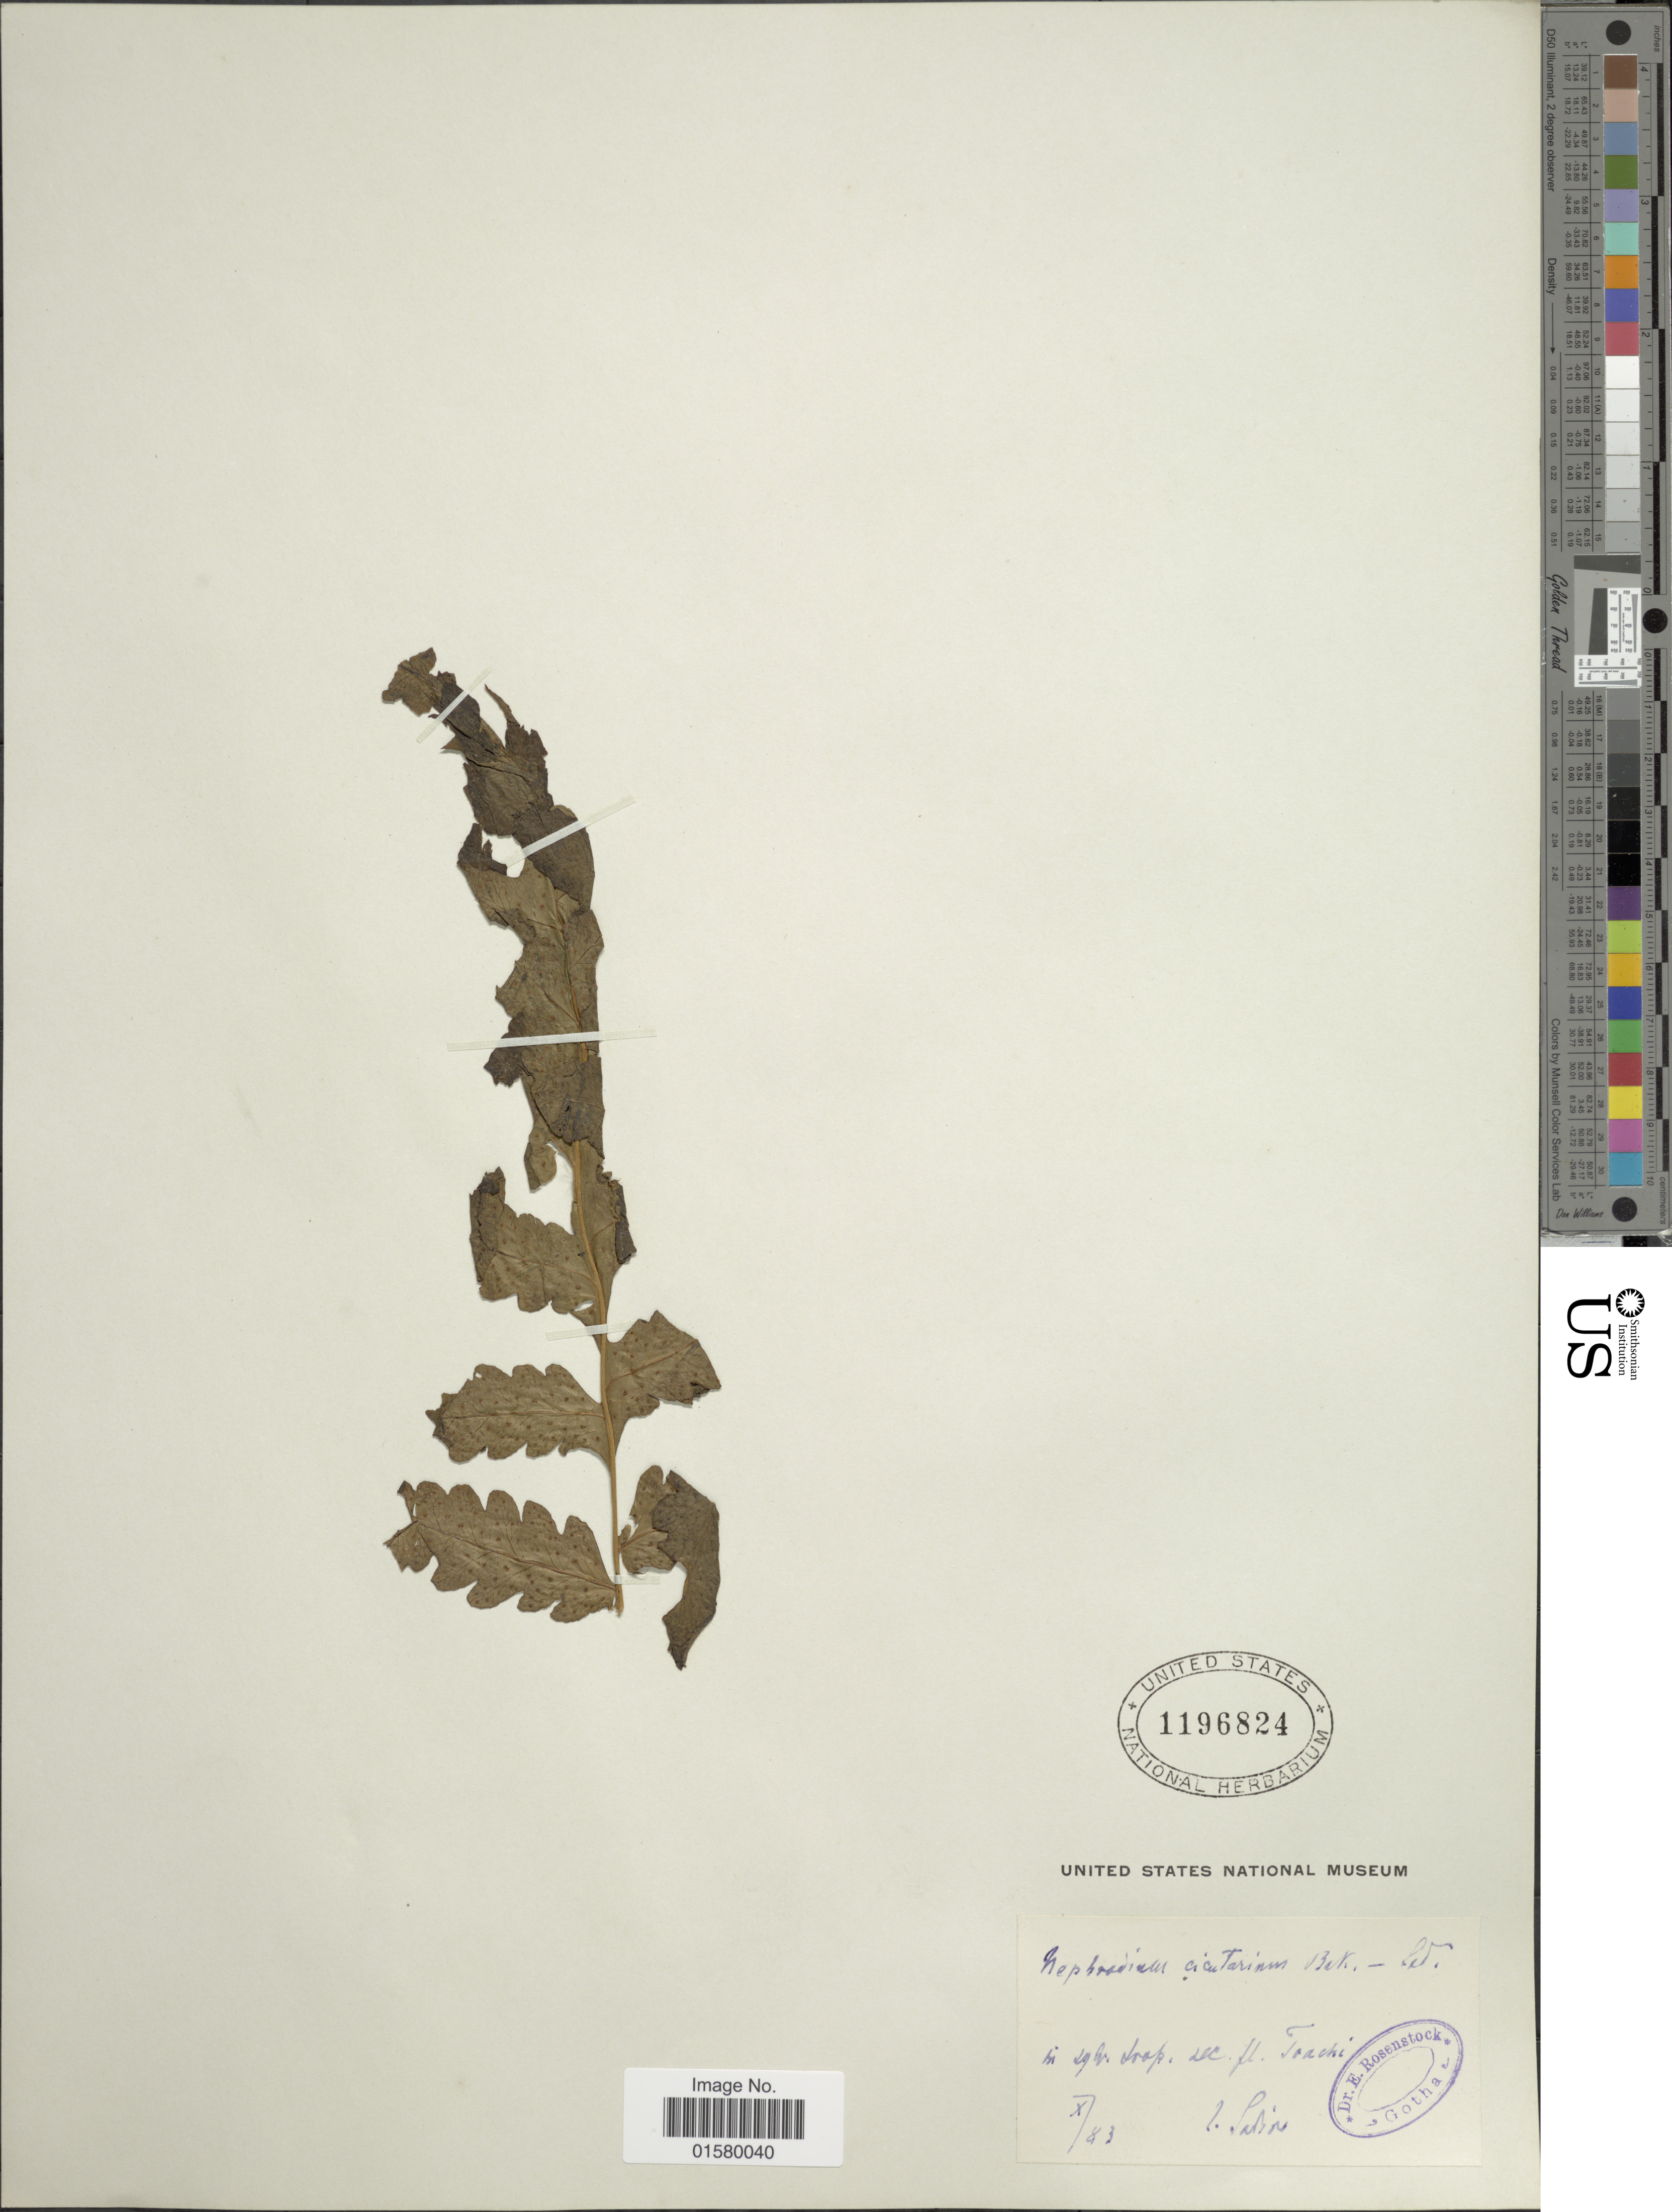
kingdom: Plantae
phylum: Tracheophyta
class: Polypodiopsida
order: Polypodiales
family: Tectariaceae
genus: Tectaria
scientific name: Tectaria sp.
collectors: Sodiro, --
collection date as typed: Transcribed d/m/y: /10/83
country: Ecuador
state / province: Tsáchilas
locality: In sylv. trop. sec. fl. Toachi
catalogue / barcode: US 1196824